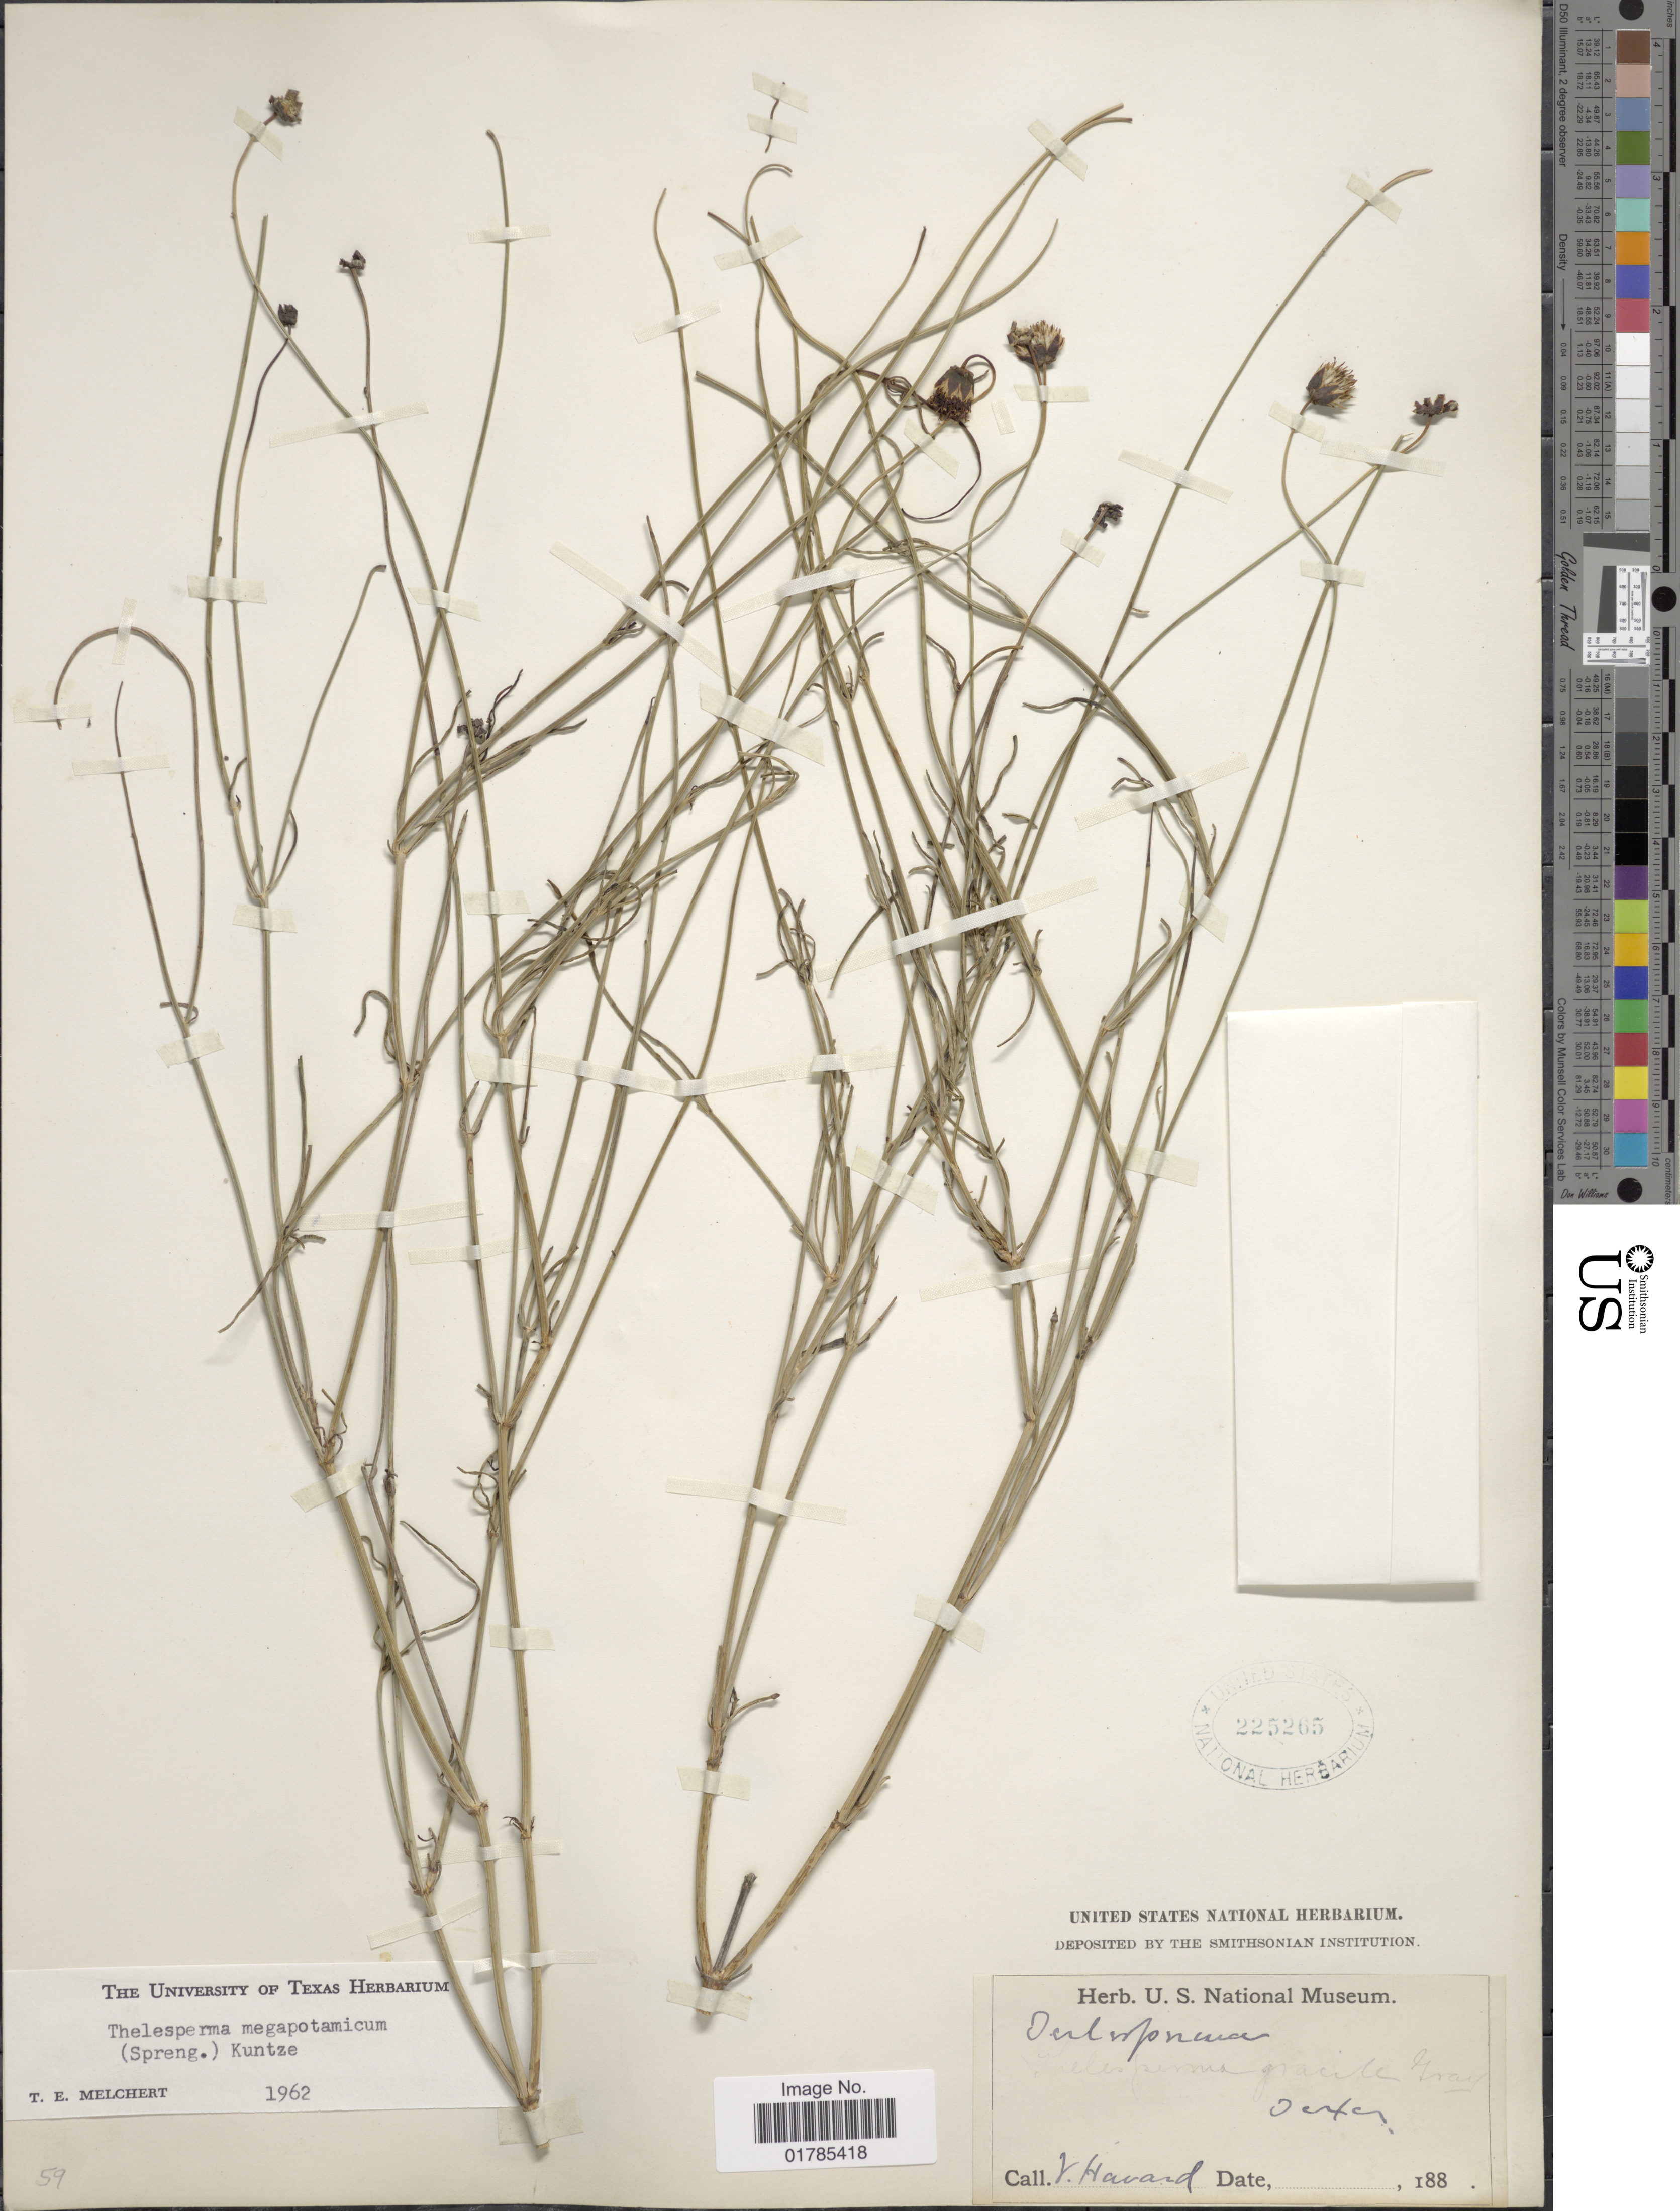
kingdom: Plantae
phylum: Tracheophyta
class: Magnoliopsida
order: Asterales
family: Asteraceae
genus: Thelesperma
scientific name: Thelesperma megapotamicum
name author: (Spreng.) Herter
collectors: V. Harvard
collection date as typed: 188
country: United States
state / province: Texas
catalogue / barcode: US 225265